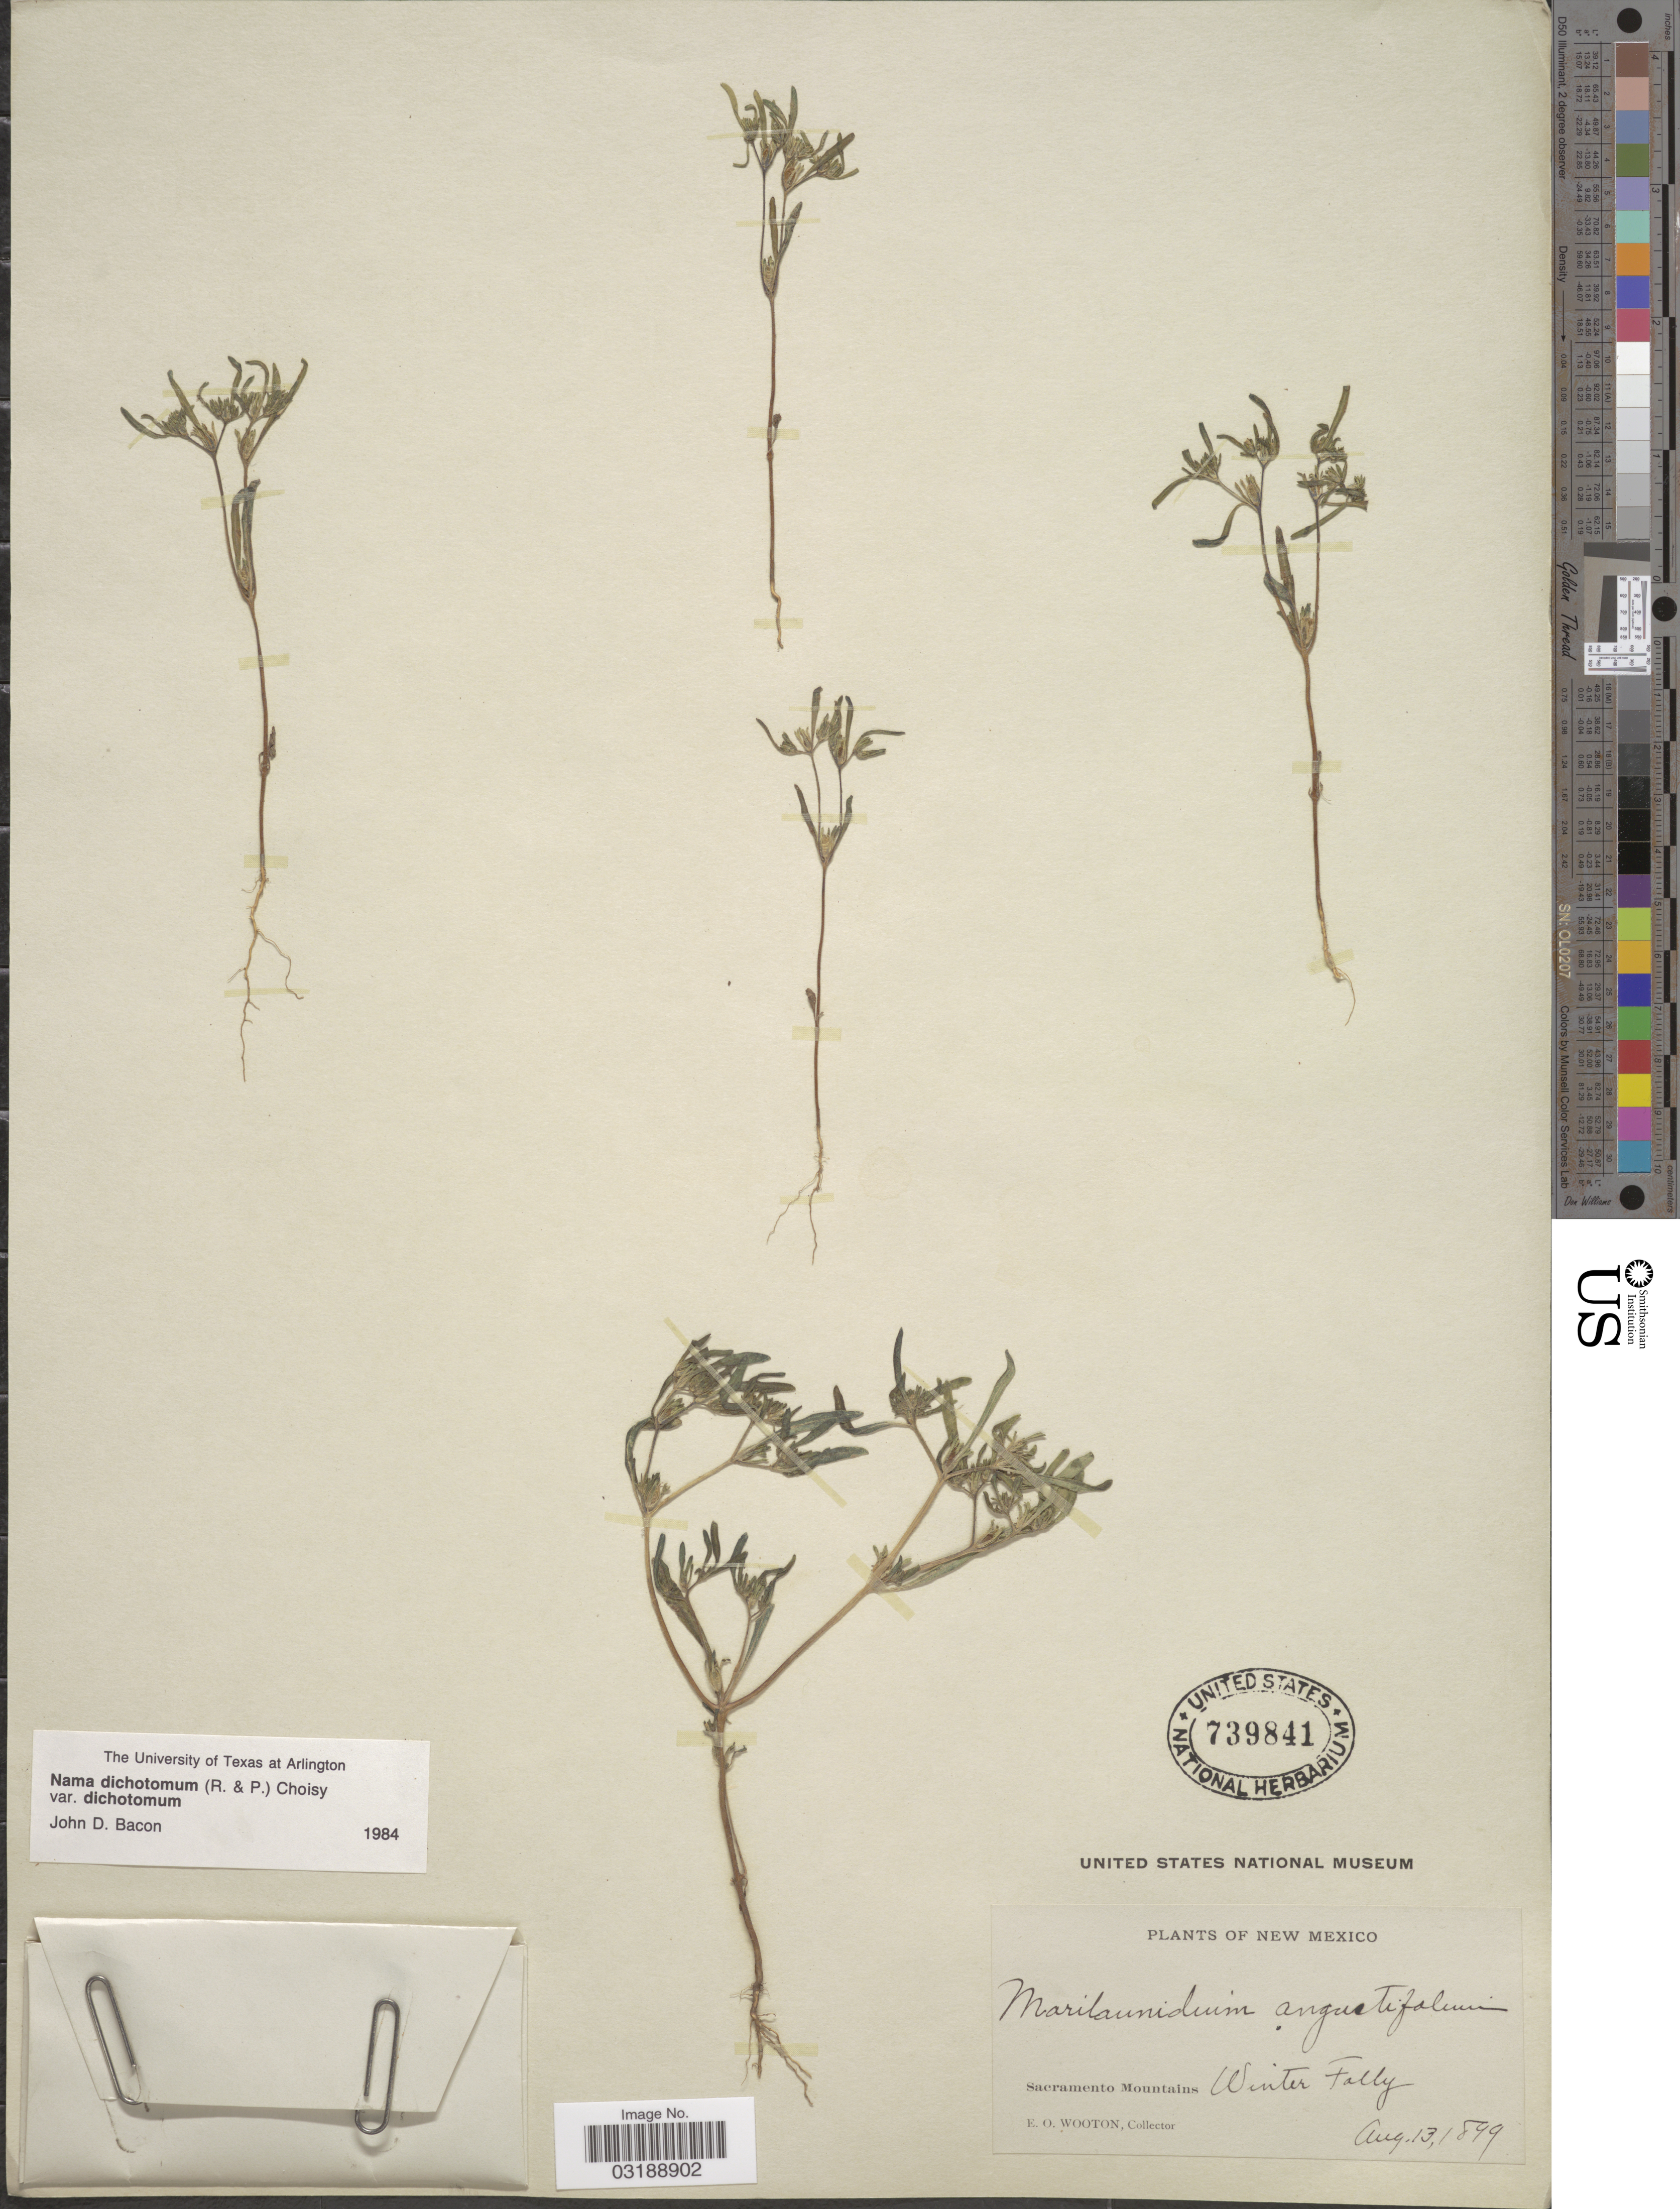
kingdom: Plantae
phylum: Tracheophyta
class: Magnoliopsida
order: Boraginales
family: Namaceae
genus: Nama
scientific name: Nama dichotoma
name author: (Ruiz & Pav.) Choisy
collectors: E. O. Wooton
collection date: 1899-08-13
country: United States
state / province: New Mexico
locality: Sacramento Mountains, Winter Fally.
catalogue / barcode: US 739841